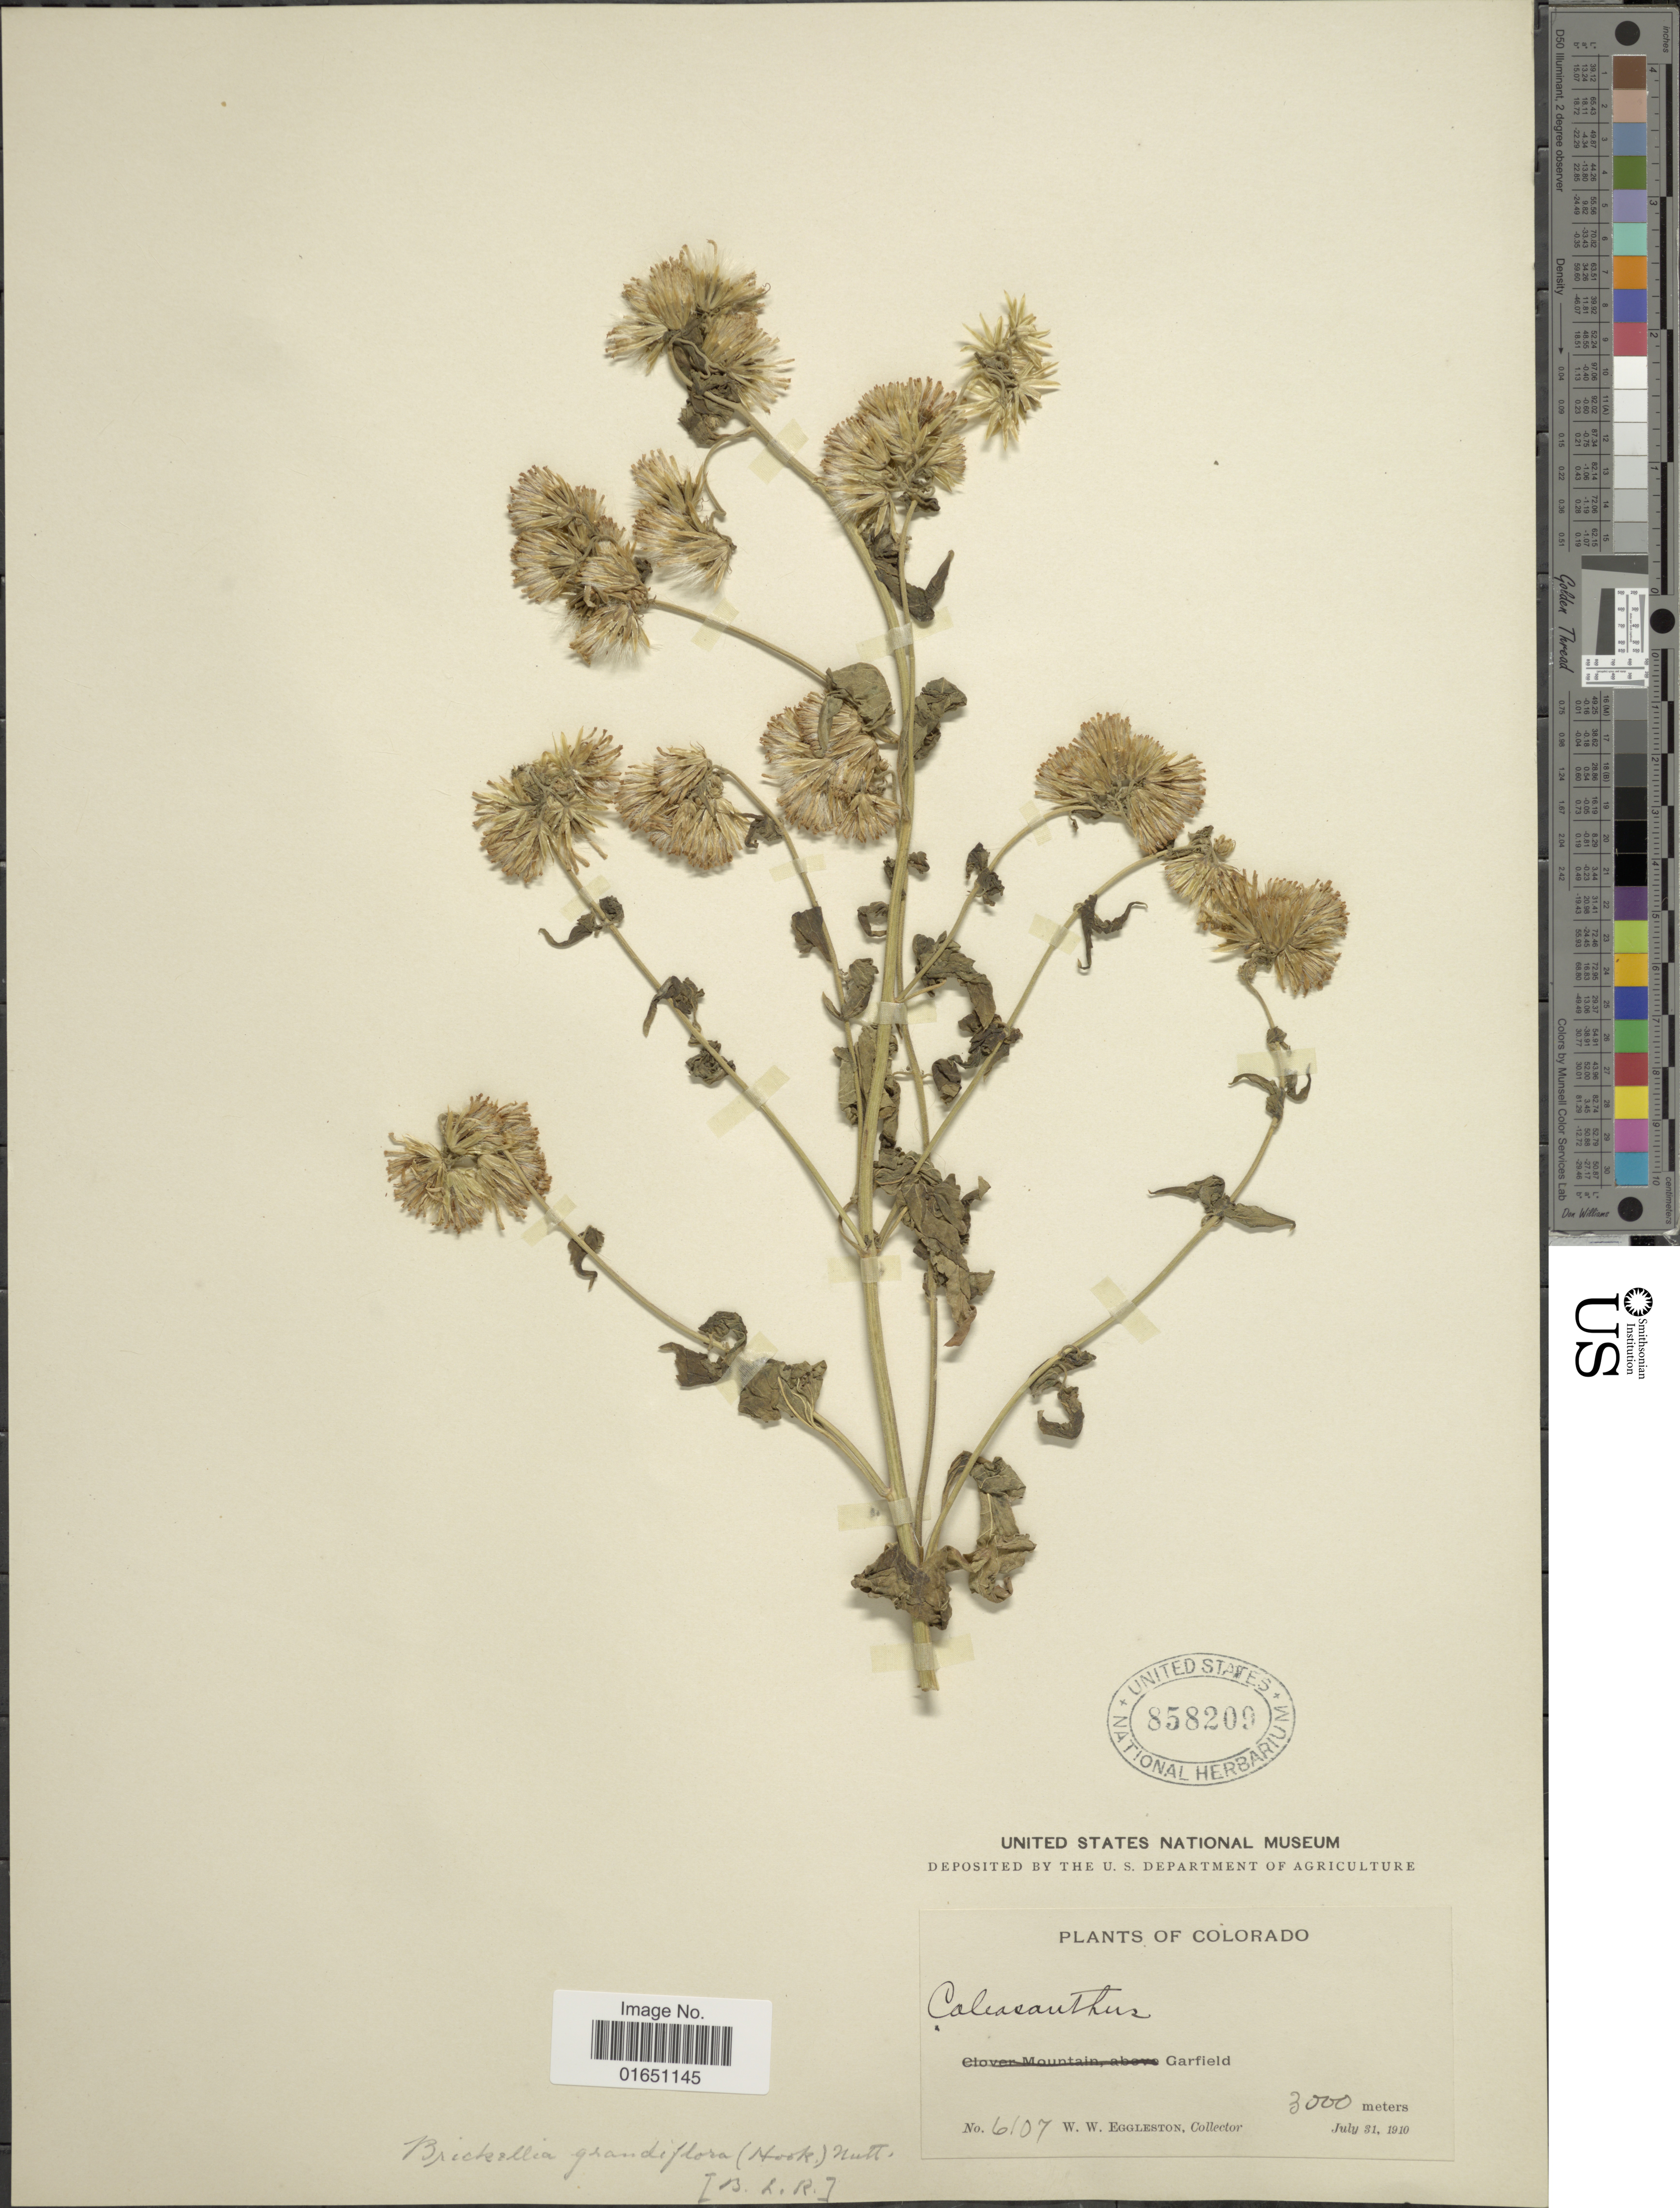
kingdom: Plantae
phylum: Tracheophyta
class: Magnoliopsida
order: Asterales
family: Asteraceae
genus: Brickellia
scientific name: Brickellia grandiflora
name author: (Hook.) Nutt.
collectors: W. W. Eggleston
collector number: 6107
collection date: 1910-07-31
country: United States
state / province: Colorado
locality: Garfield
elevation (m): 3000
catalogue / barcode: US 858209